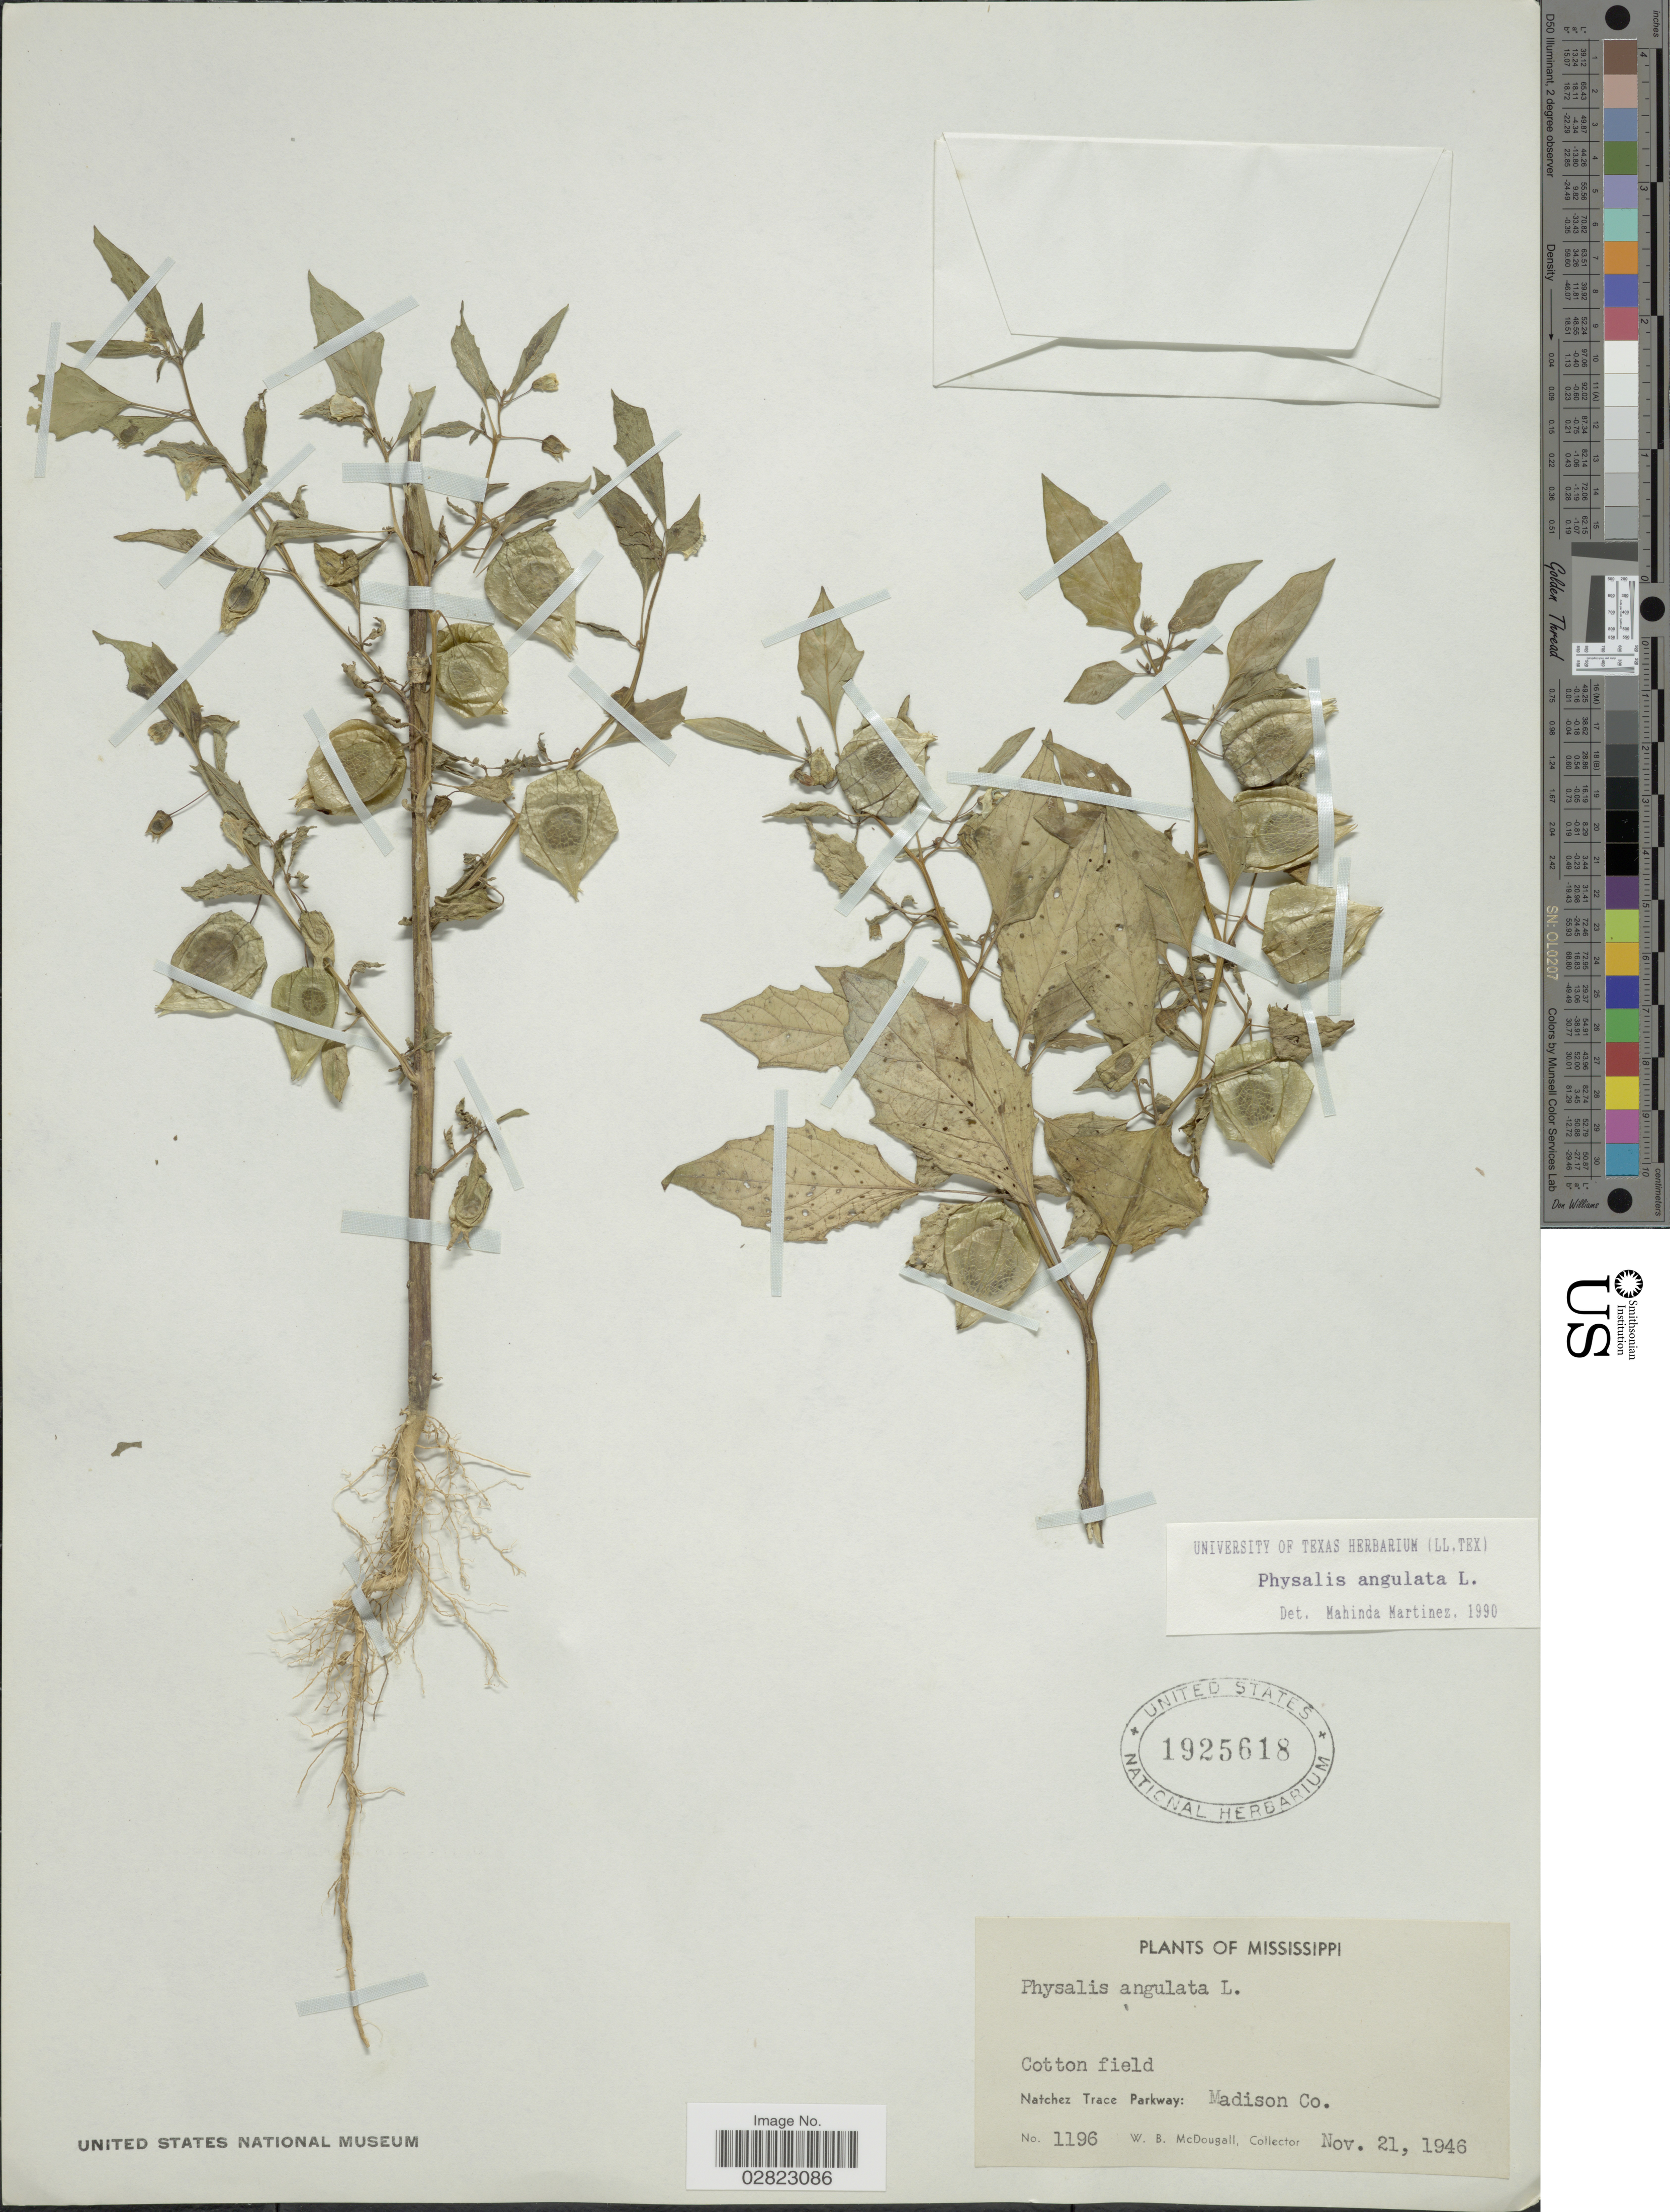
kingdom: Plantae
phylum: Tracheophyta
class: Magnoliopsida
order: Solanales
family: Solanaceae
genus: Physalis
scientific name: Physalis angulata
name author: L.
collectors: W. B. McDougall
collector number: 1196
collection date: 1946-11-21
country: United States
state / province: Mississippi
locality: Natchez Trace Parkway: Madison Co.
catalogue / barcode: US 1925618